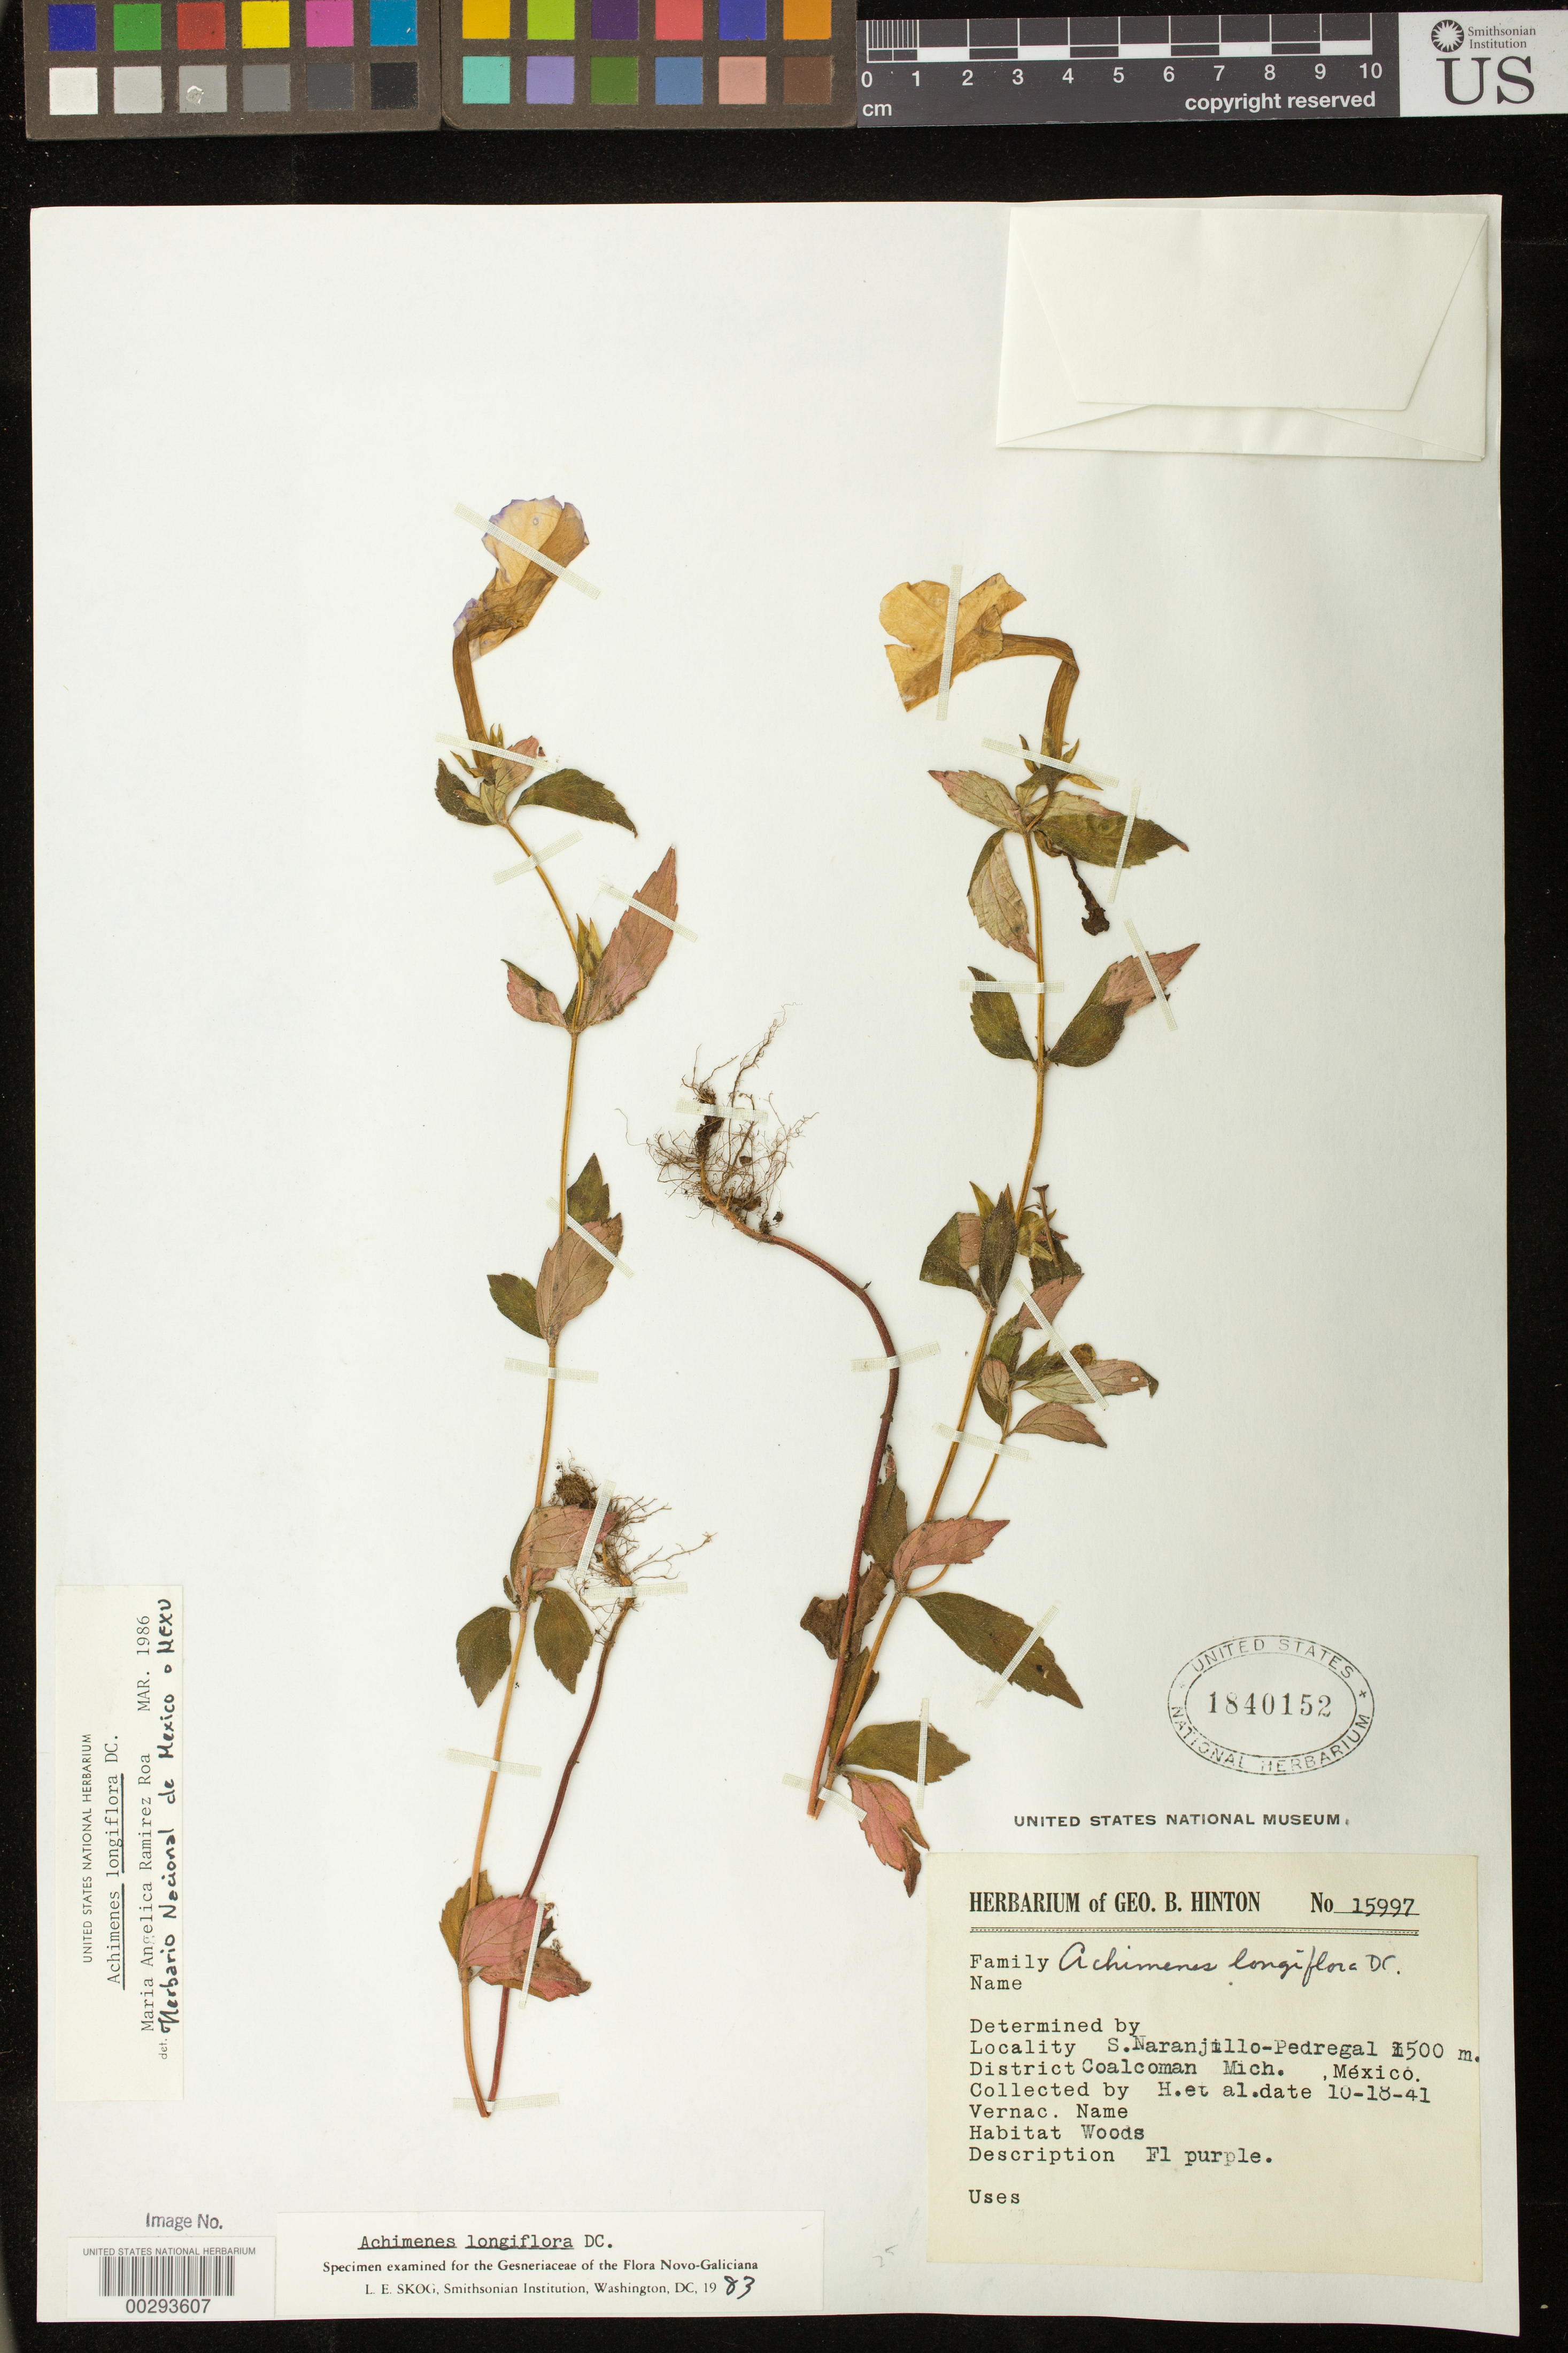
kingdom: Plantae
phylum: Tracheophyta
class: Magnoliopsida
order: Lamiales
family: Gesneriaceae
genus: Achimenes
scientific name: Achimenes longiflora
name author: DC.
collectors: G. B. Hinton & et al.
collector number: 15997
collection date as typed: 18 Oct 1941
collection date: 1941-10-18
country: Mexico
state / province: Michoacan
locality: Coalcoman Dist. S Naranjillo - Pedregal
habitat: Woods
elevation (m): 1500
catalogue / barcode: US 1840152